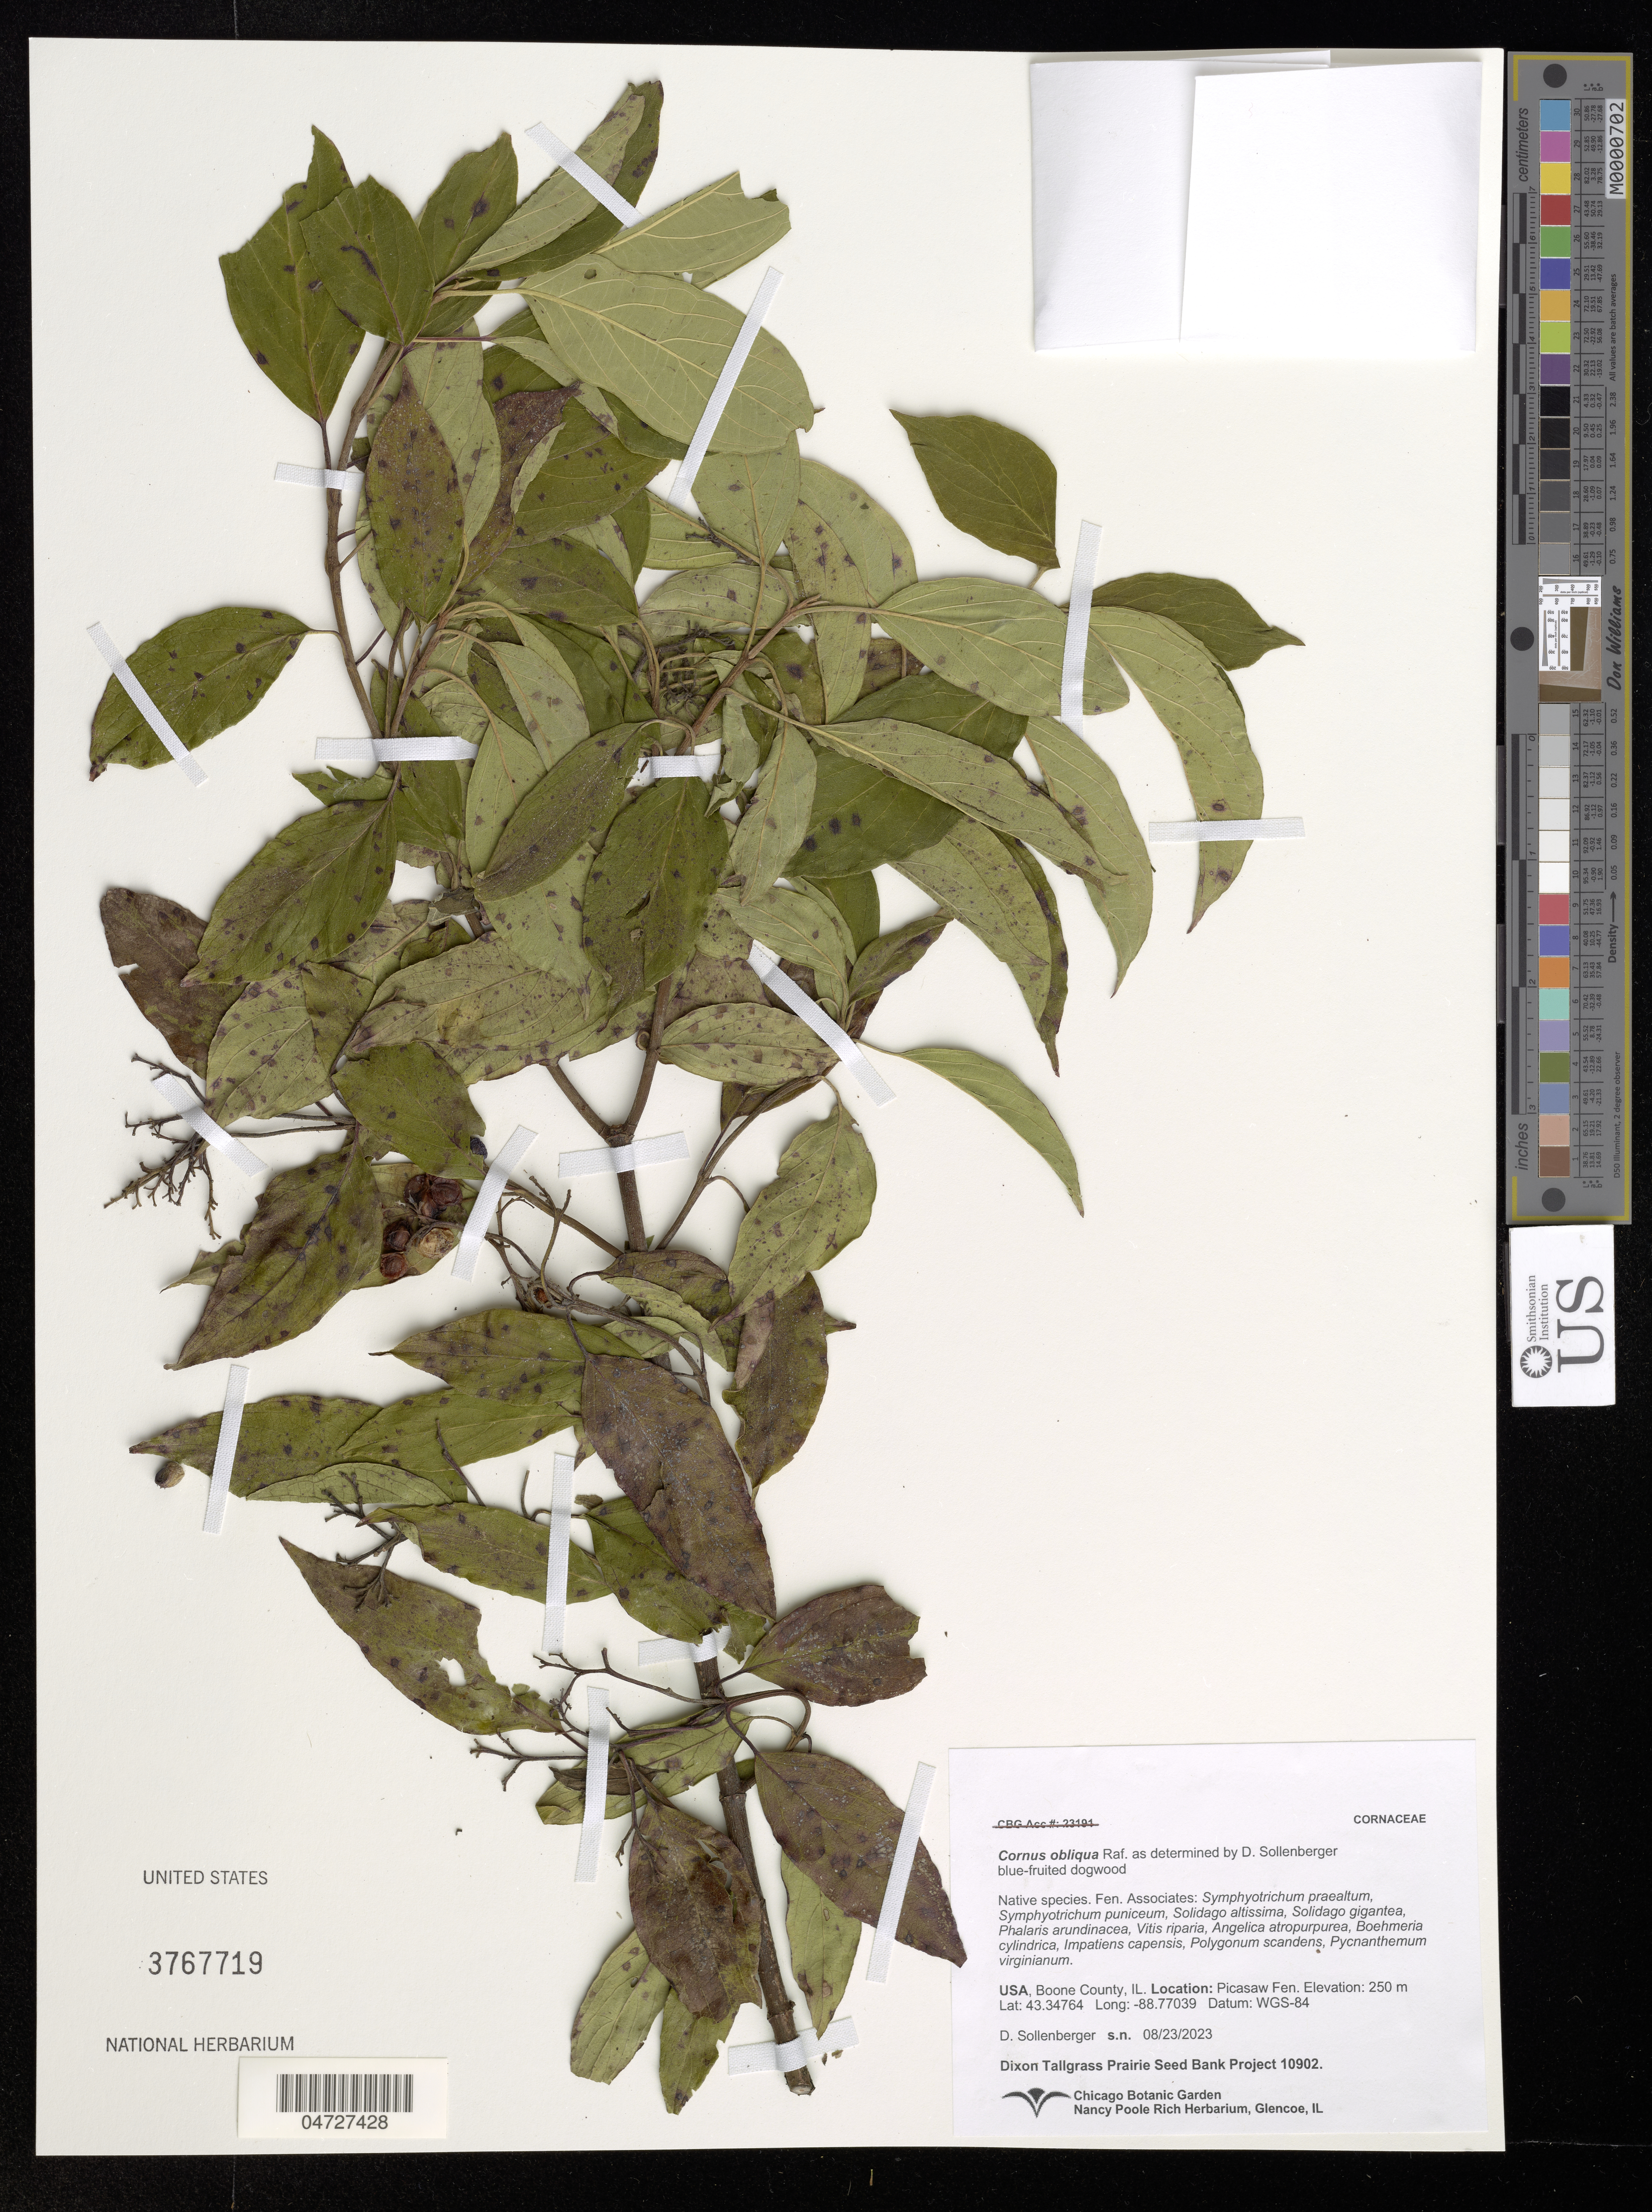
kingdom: Plantae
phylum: Tracheophyta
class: Magnoliopsida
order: Cornales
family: Cornaceae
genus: Cornus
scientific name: Cornus obliqua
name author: Raf.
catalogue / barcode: US 3767719